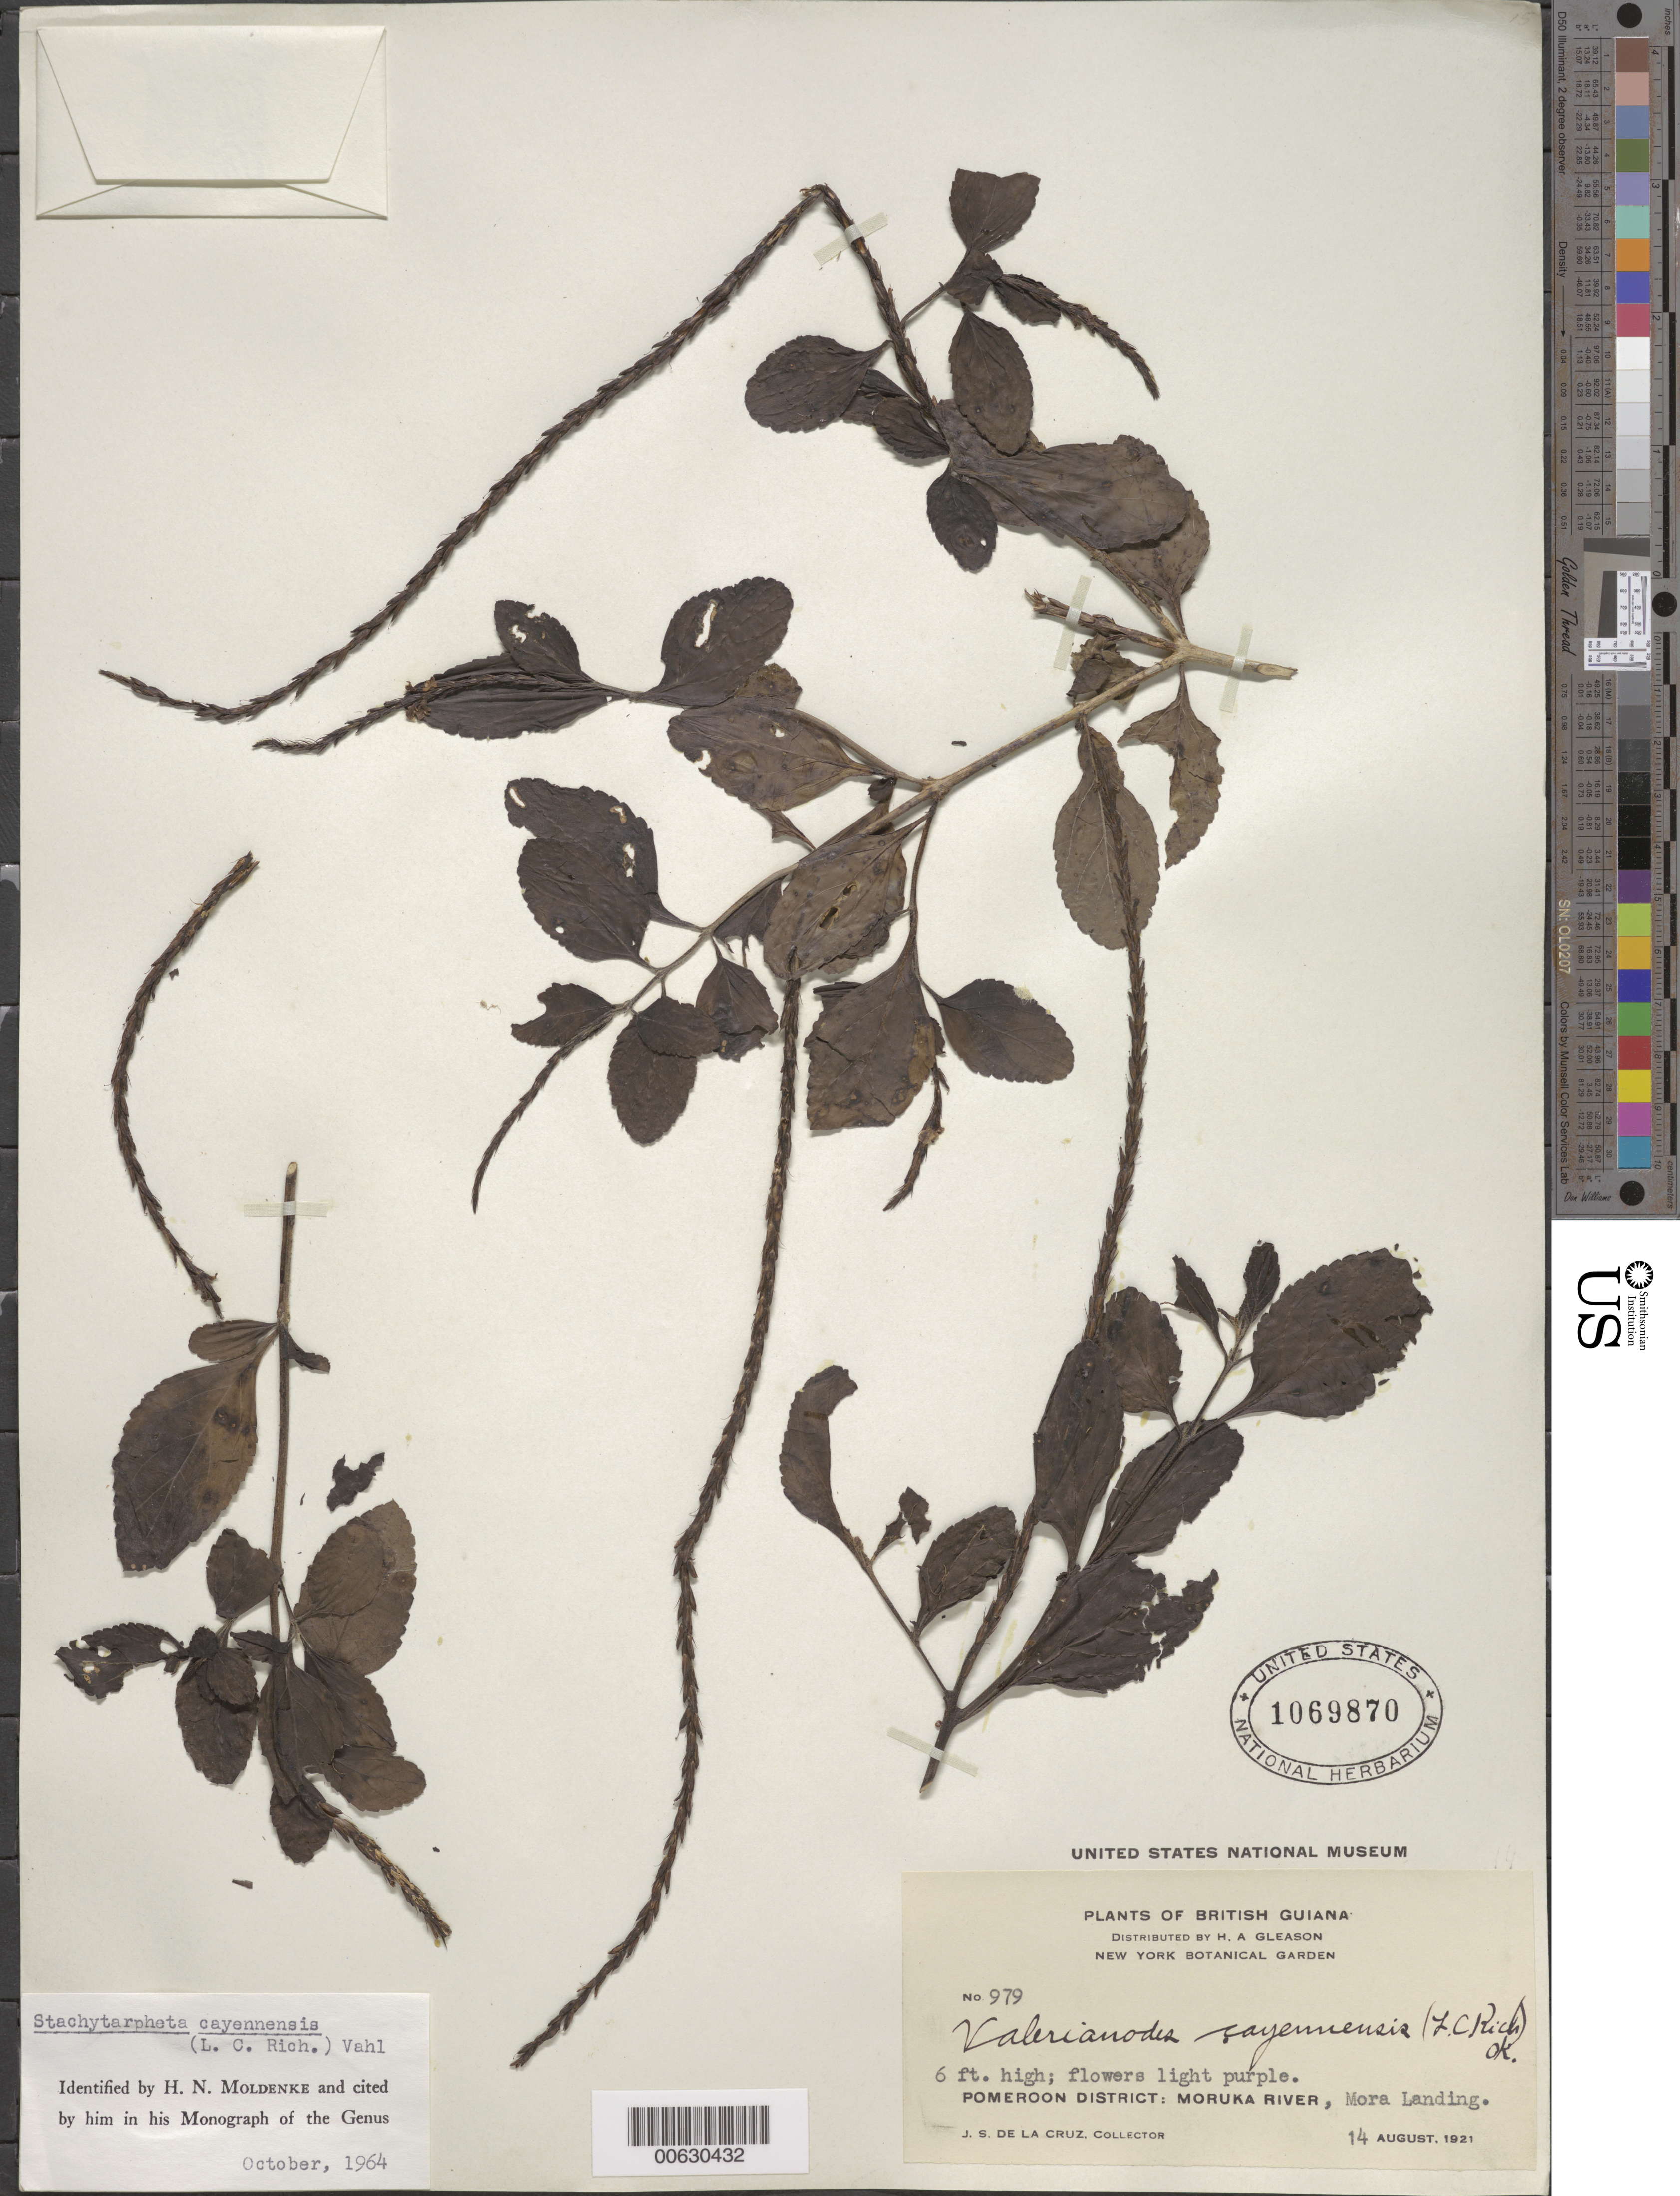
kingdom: Plantae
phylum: Tracheophyta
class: Magnoliopsida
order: Lamiales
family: Verbenaceae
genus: Stachytarpheta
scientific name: Stachytarpheta cayennensis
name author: (Rich.) Vahl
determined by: Moldenke, H. N.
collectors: J. S. de la Cruz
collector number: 979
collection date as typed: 14-Aug-21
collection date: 1921-08-14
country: Guyana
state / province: Barima-Waini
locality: Mora Landing, Moruka R., Pomeroon Dist.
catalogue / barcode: US 1069870